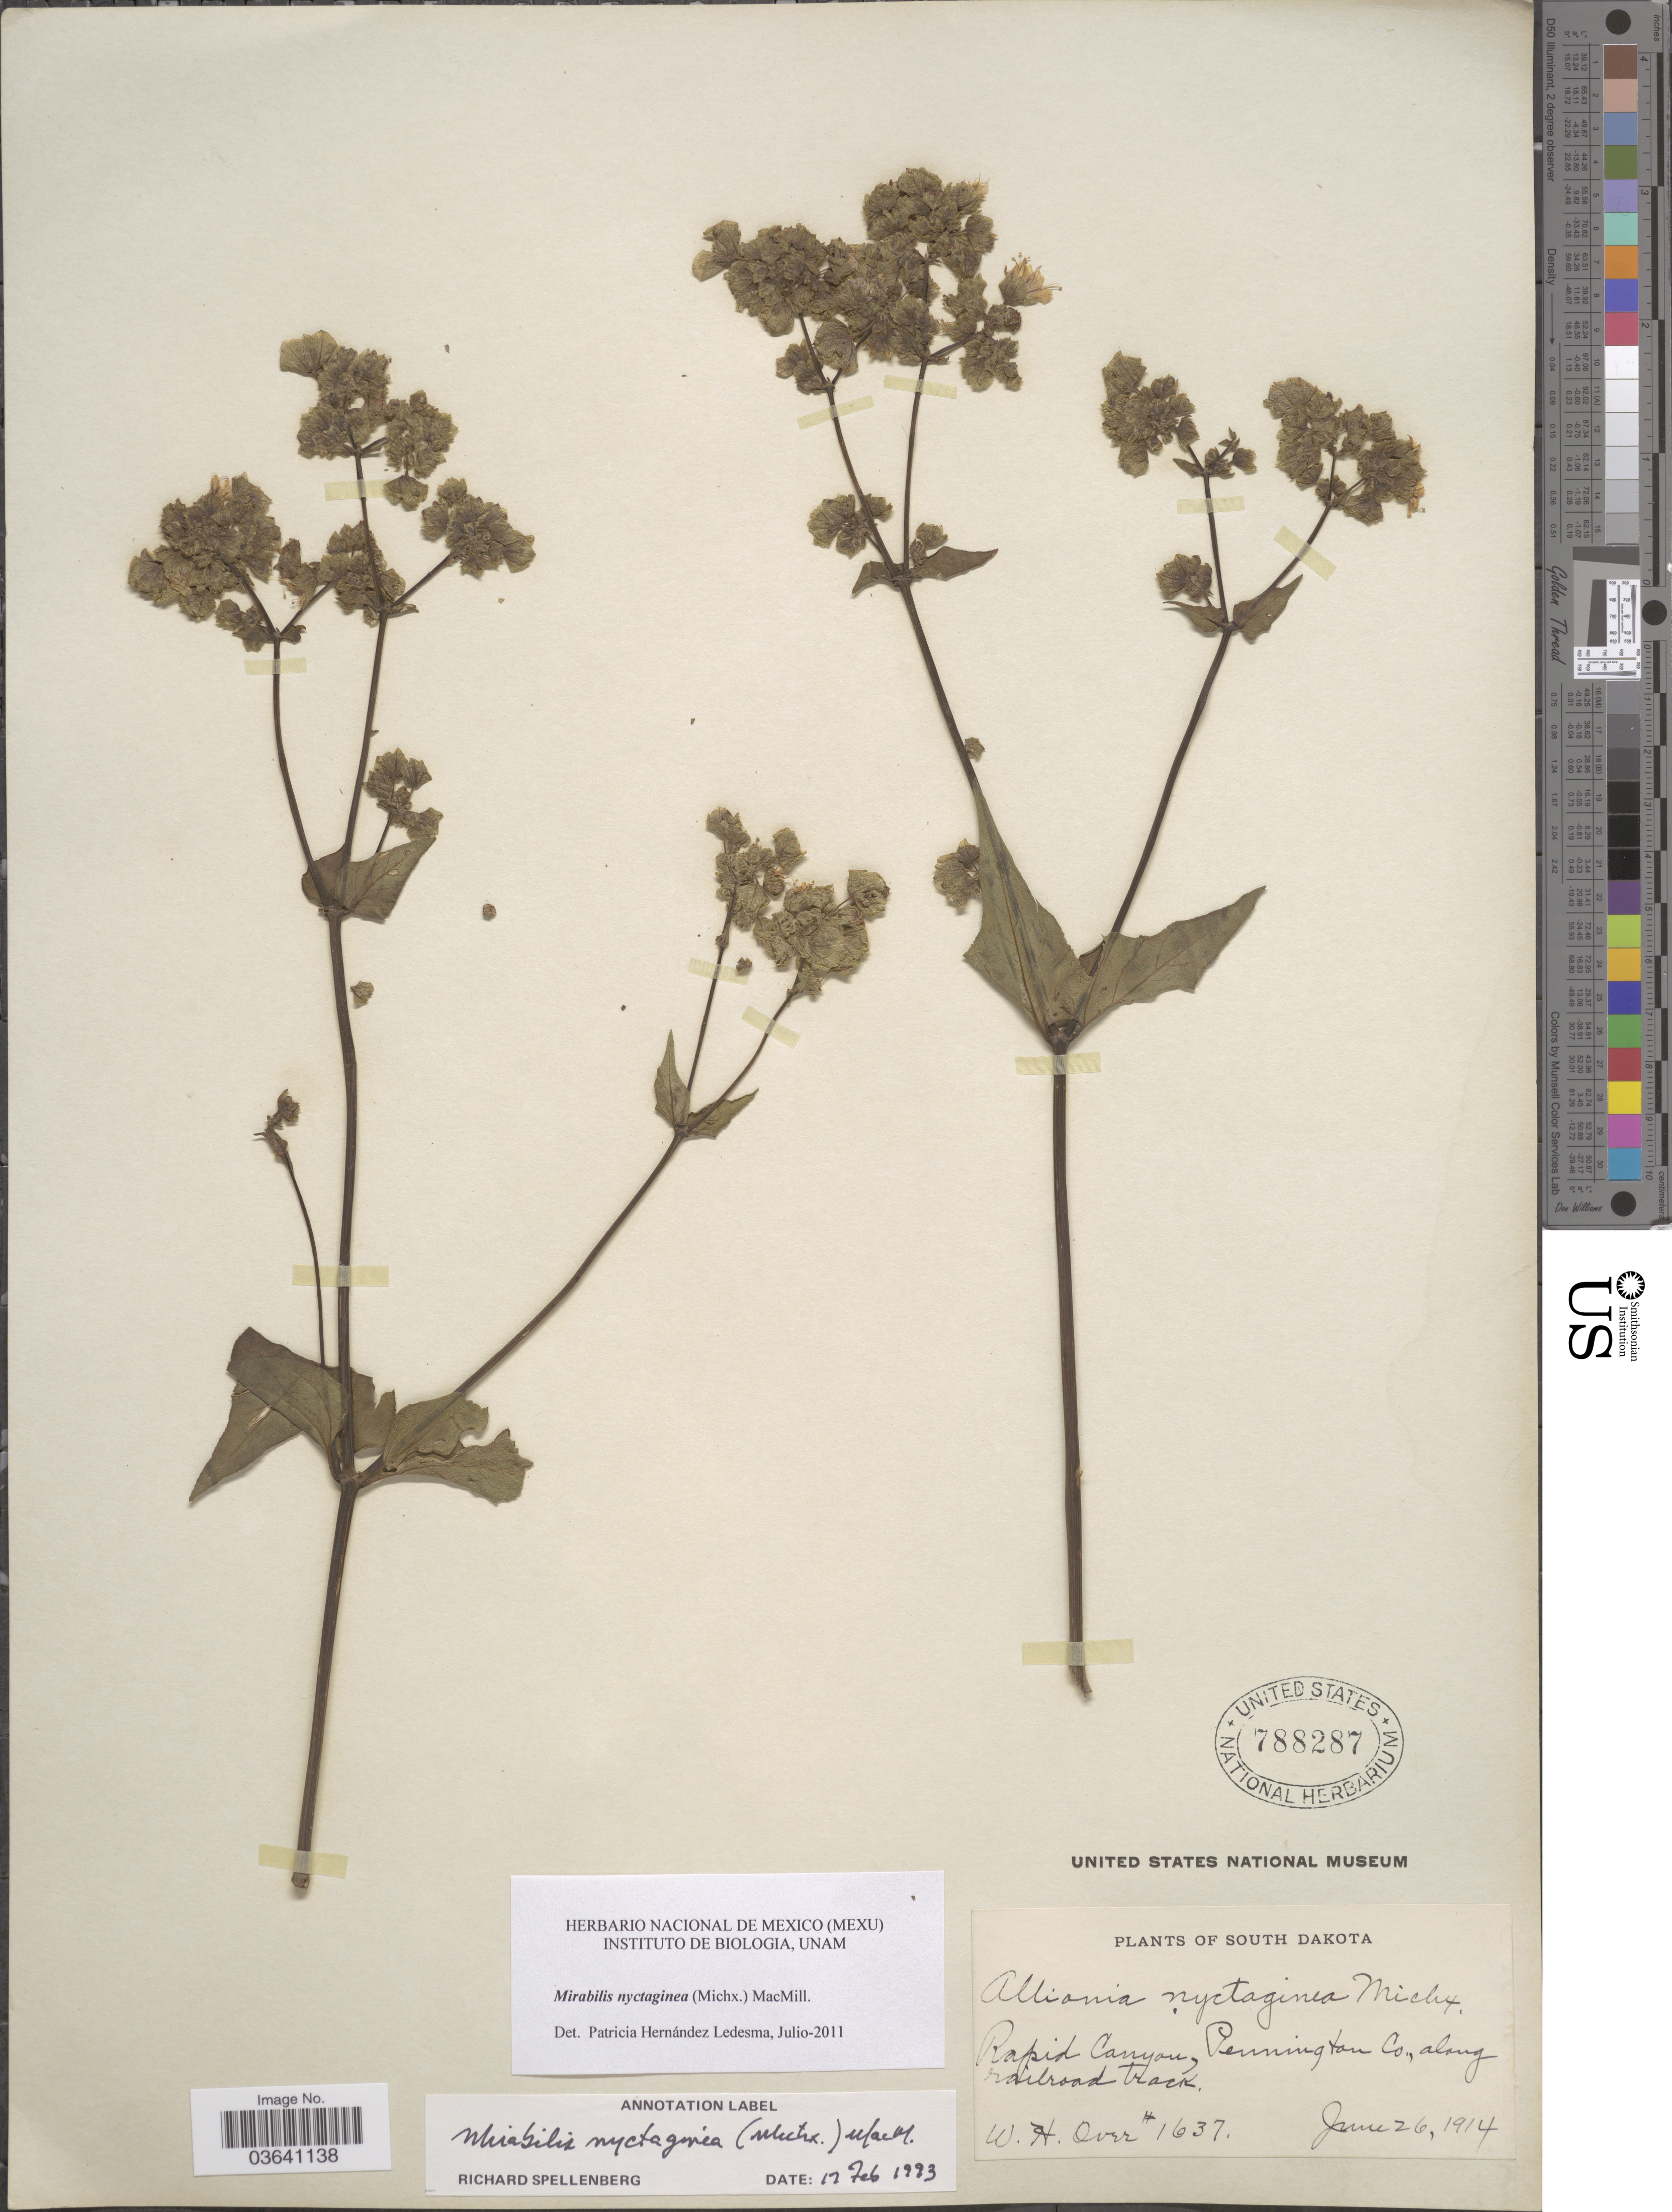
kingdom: Plantae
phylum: Tracheophyta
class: Magnoliopsida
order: Caryophyllales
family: Nyctaginaceae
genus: Mirabilis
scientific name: Mirabilis nyctaginea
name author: (Michx.) MacMill.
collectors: W. Over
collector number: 1637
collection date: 1914-06-26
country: United States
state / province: South Dakota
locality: Rapid Canyon, Pennington Co., along railroad track.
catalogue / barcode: US 788287